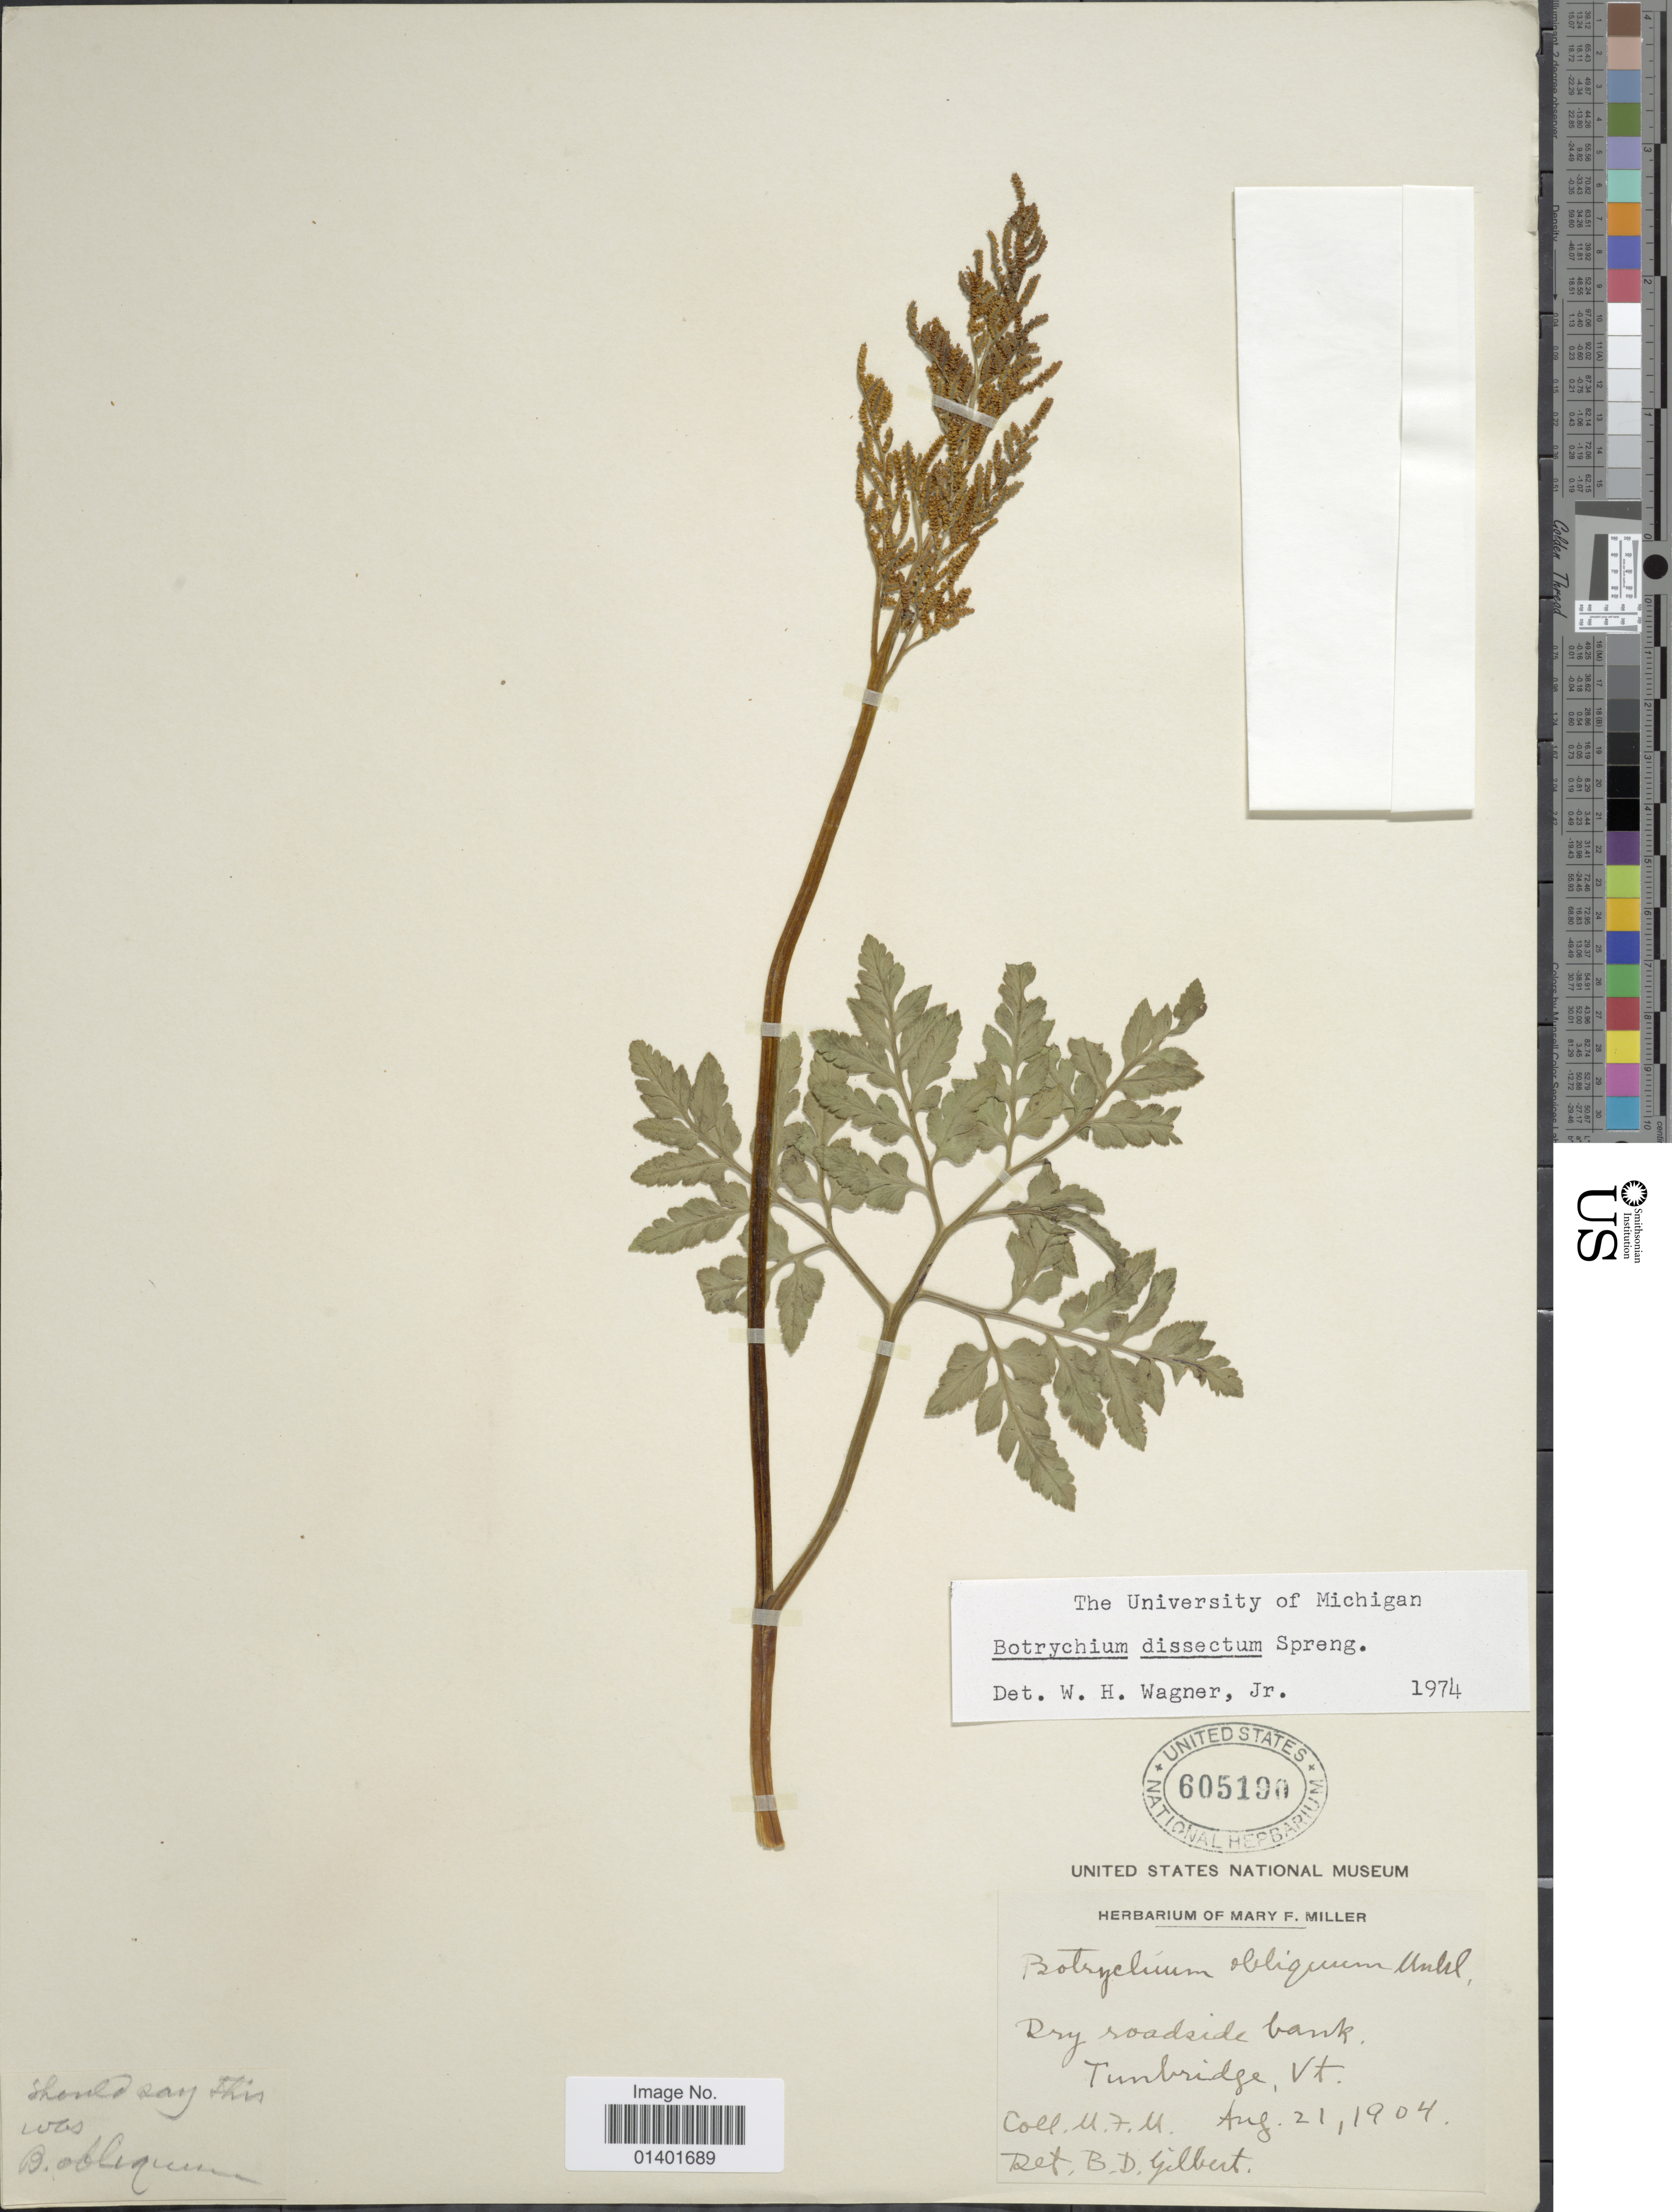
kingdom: Plantae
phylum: Tracheophyta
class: Polypodiopsida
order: Ophioglossales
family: Ophioglossaceae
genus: Botrychium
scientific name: Botrychium dissectum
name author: Spreng.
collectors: M. F. Miller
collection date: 1904-08-21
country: United States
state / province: Vermont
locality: Dry roadside bank, Tunbridge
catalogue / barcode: US 605190